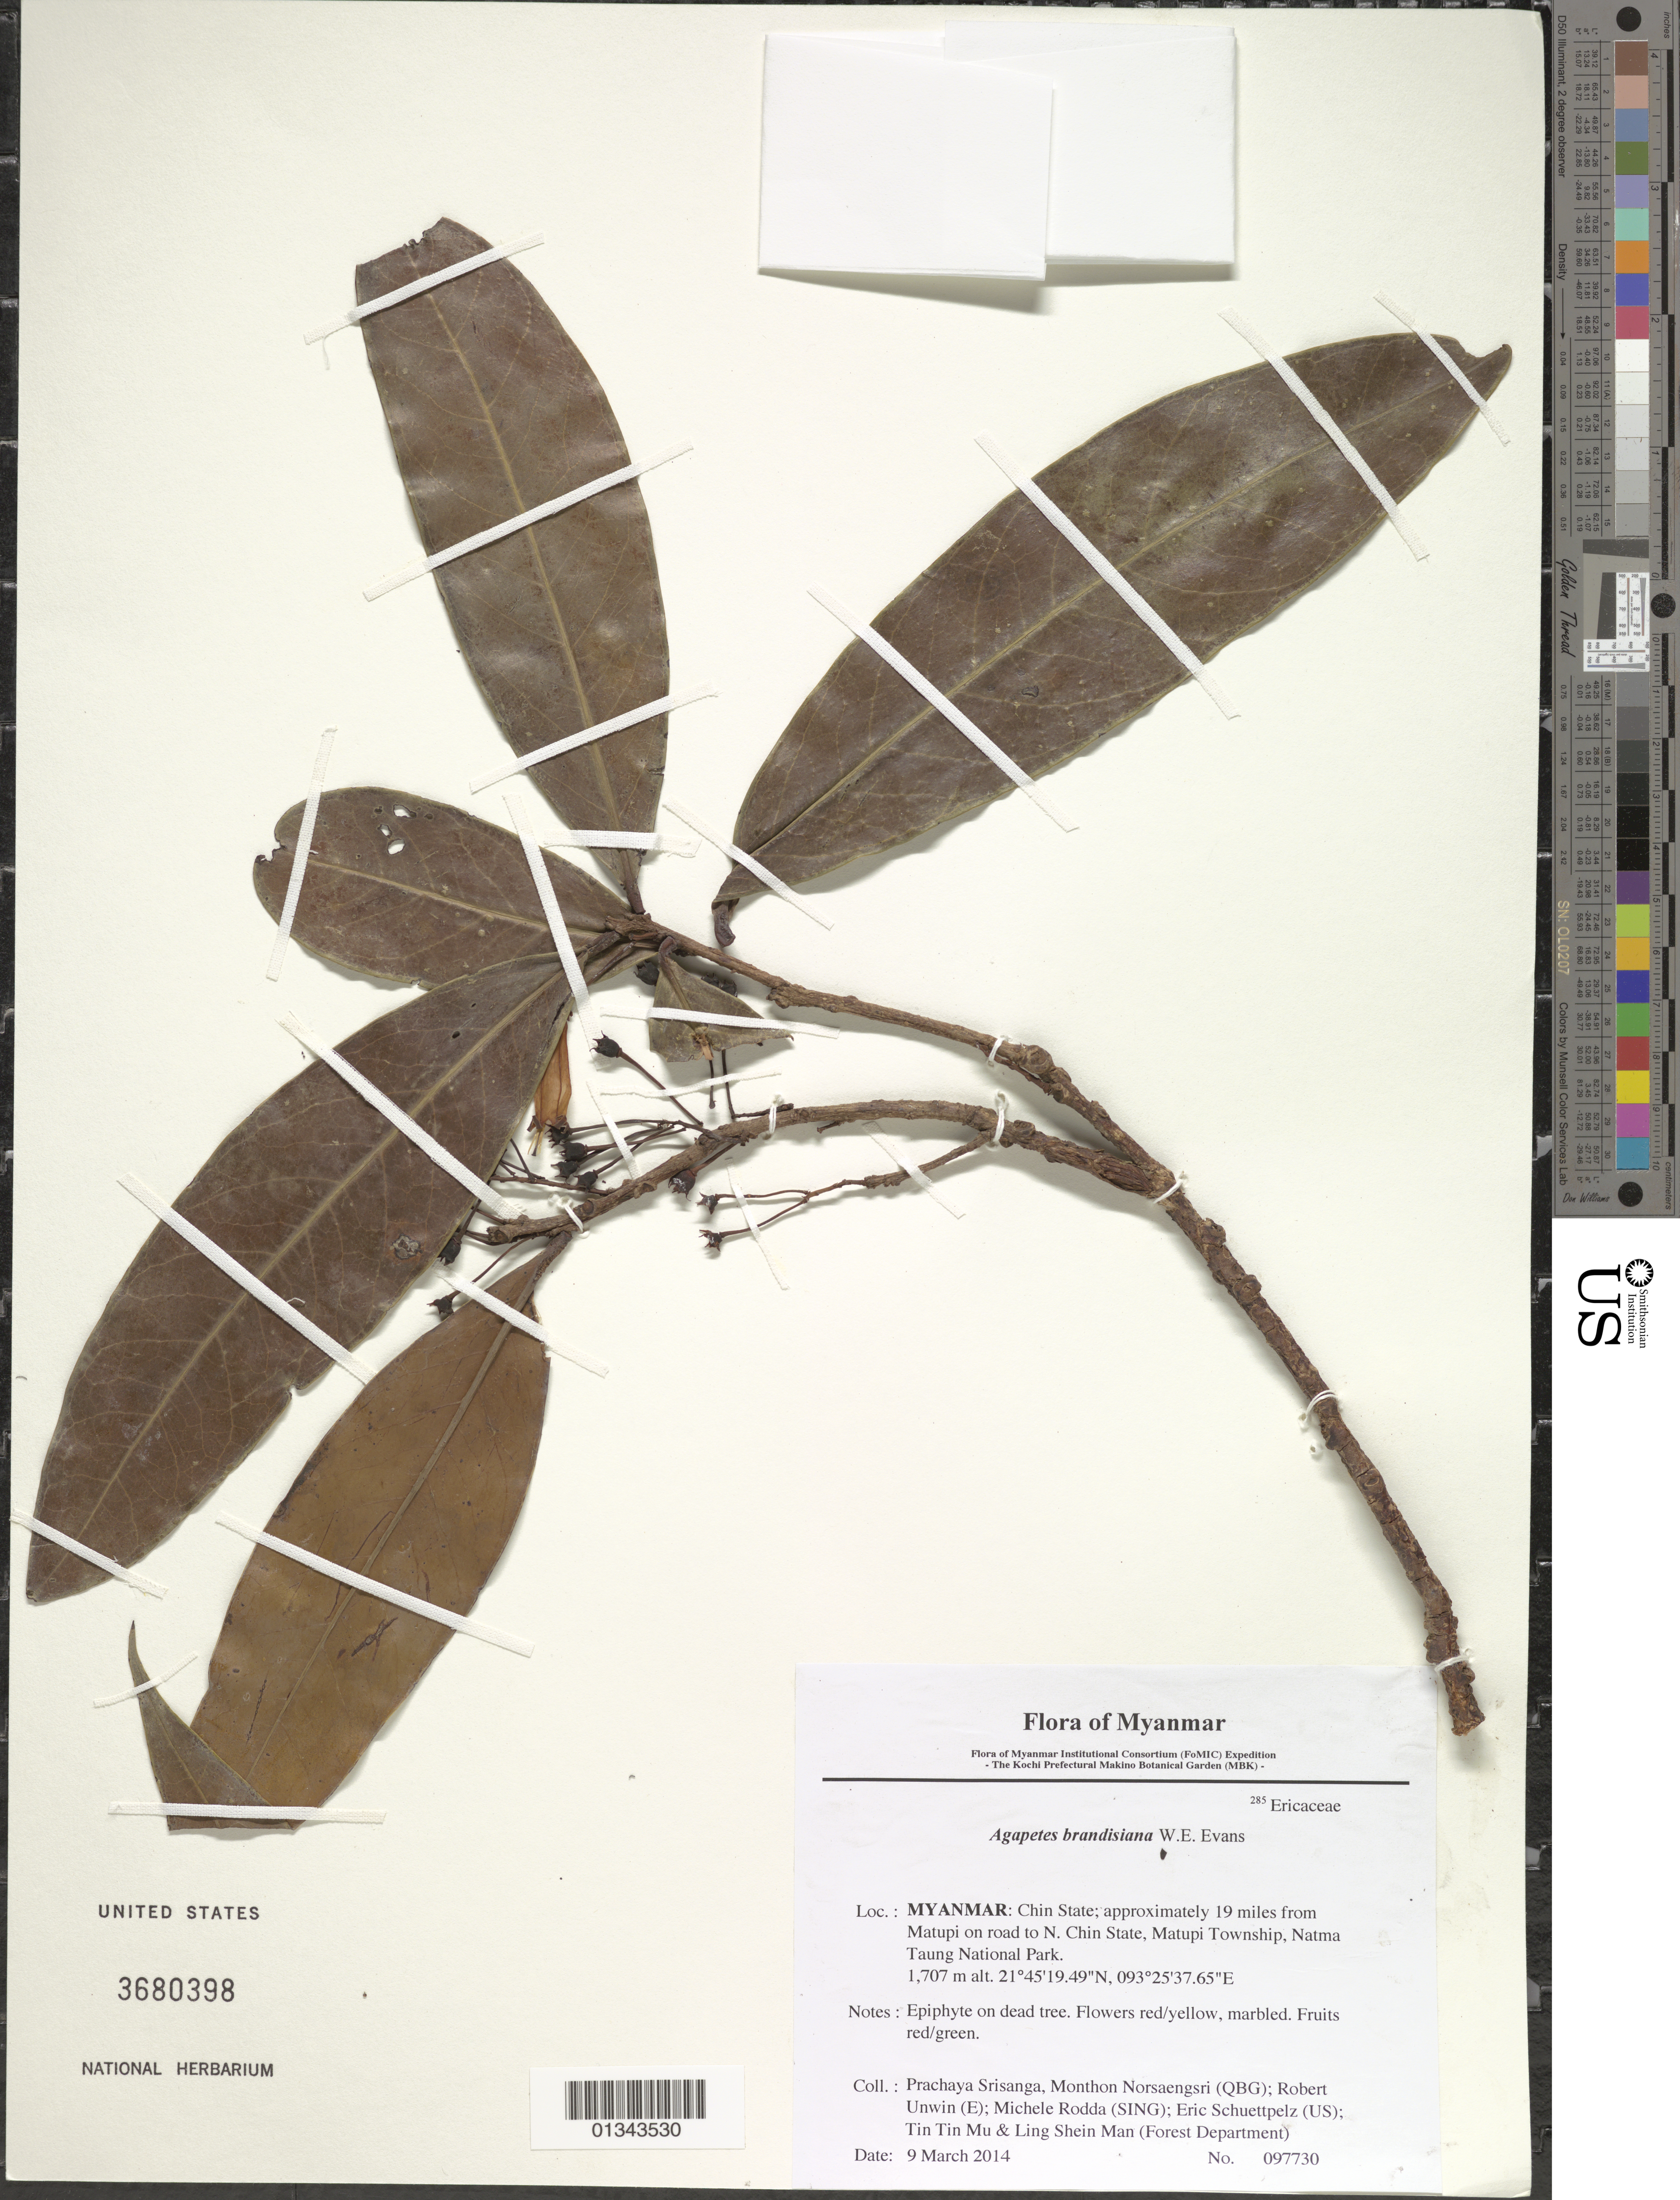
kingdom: Plantae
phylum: Tracheophyta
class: Magnoliopsida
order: Ericales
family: Ericaceae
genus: Agapetes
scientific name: Agapetes brandisiana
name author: W.E. Evans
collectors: P. Srisanga, M. Norsaengsri, R. Unwin, M. Rodda, E. Schuettpelz, Tin Tin Mu & Ling Shein Man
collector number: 97730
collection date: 2014-03-09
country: Myanmar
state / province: Chin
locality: Approximately 19 miles from Matupi on road to N. Chin State, Matupi Township, Natma Taung National Park.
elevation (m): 1707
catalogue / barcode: US 3680398